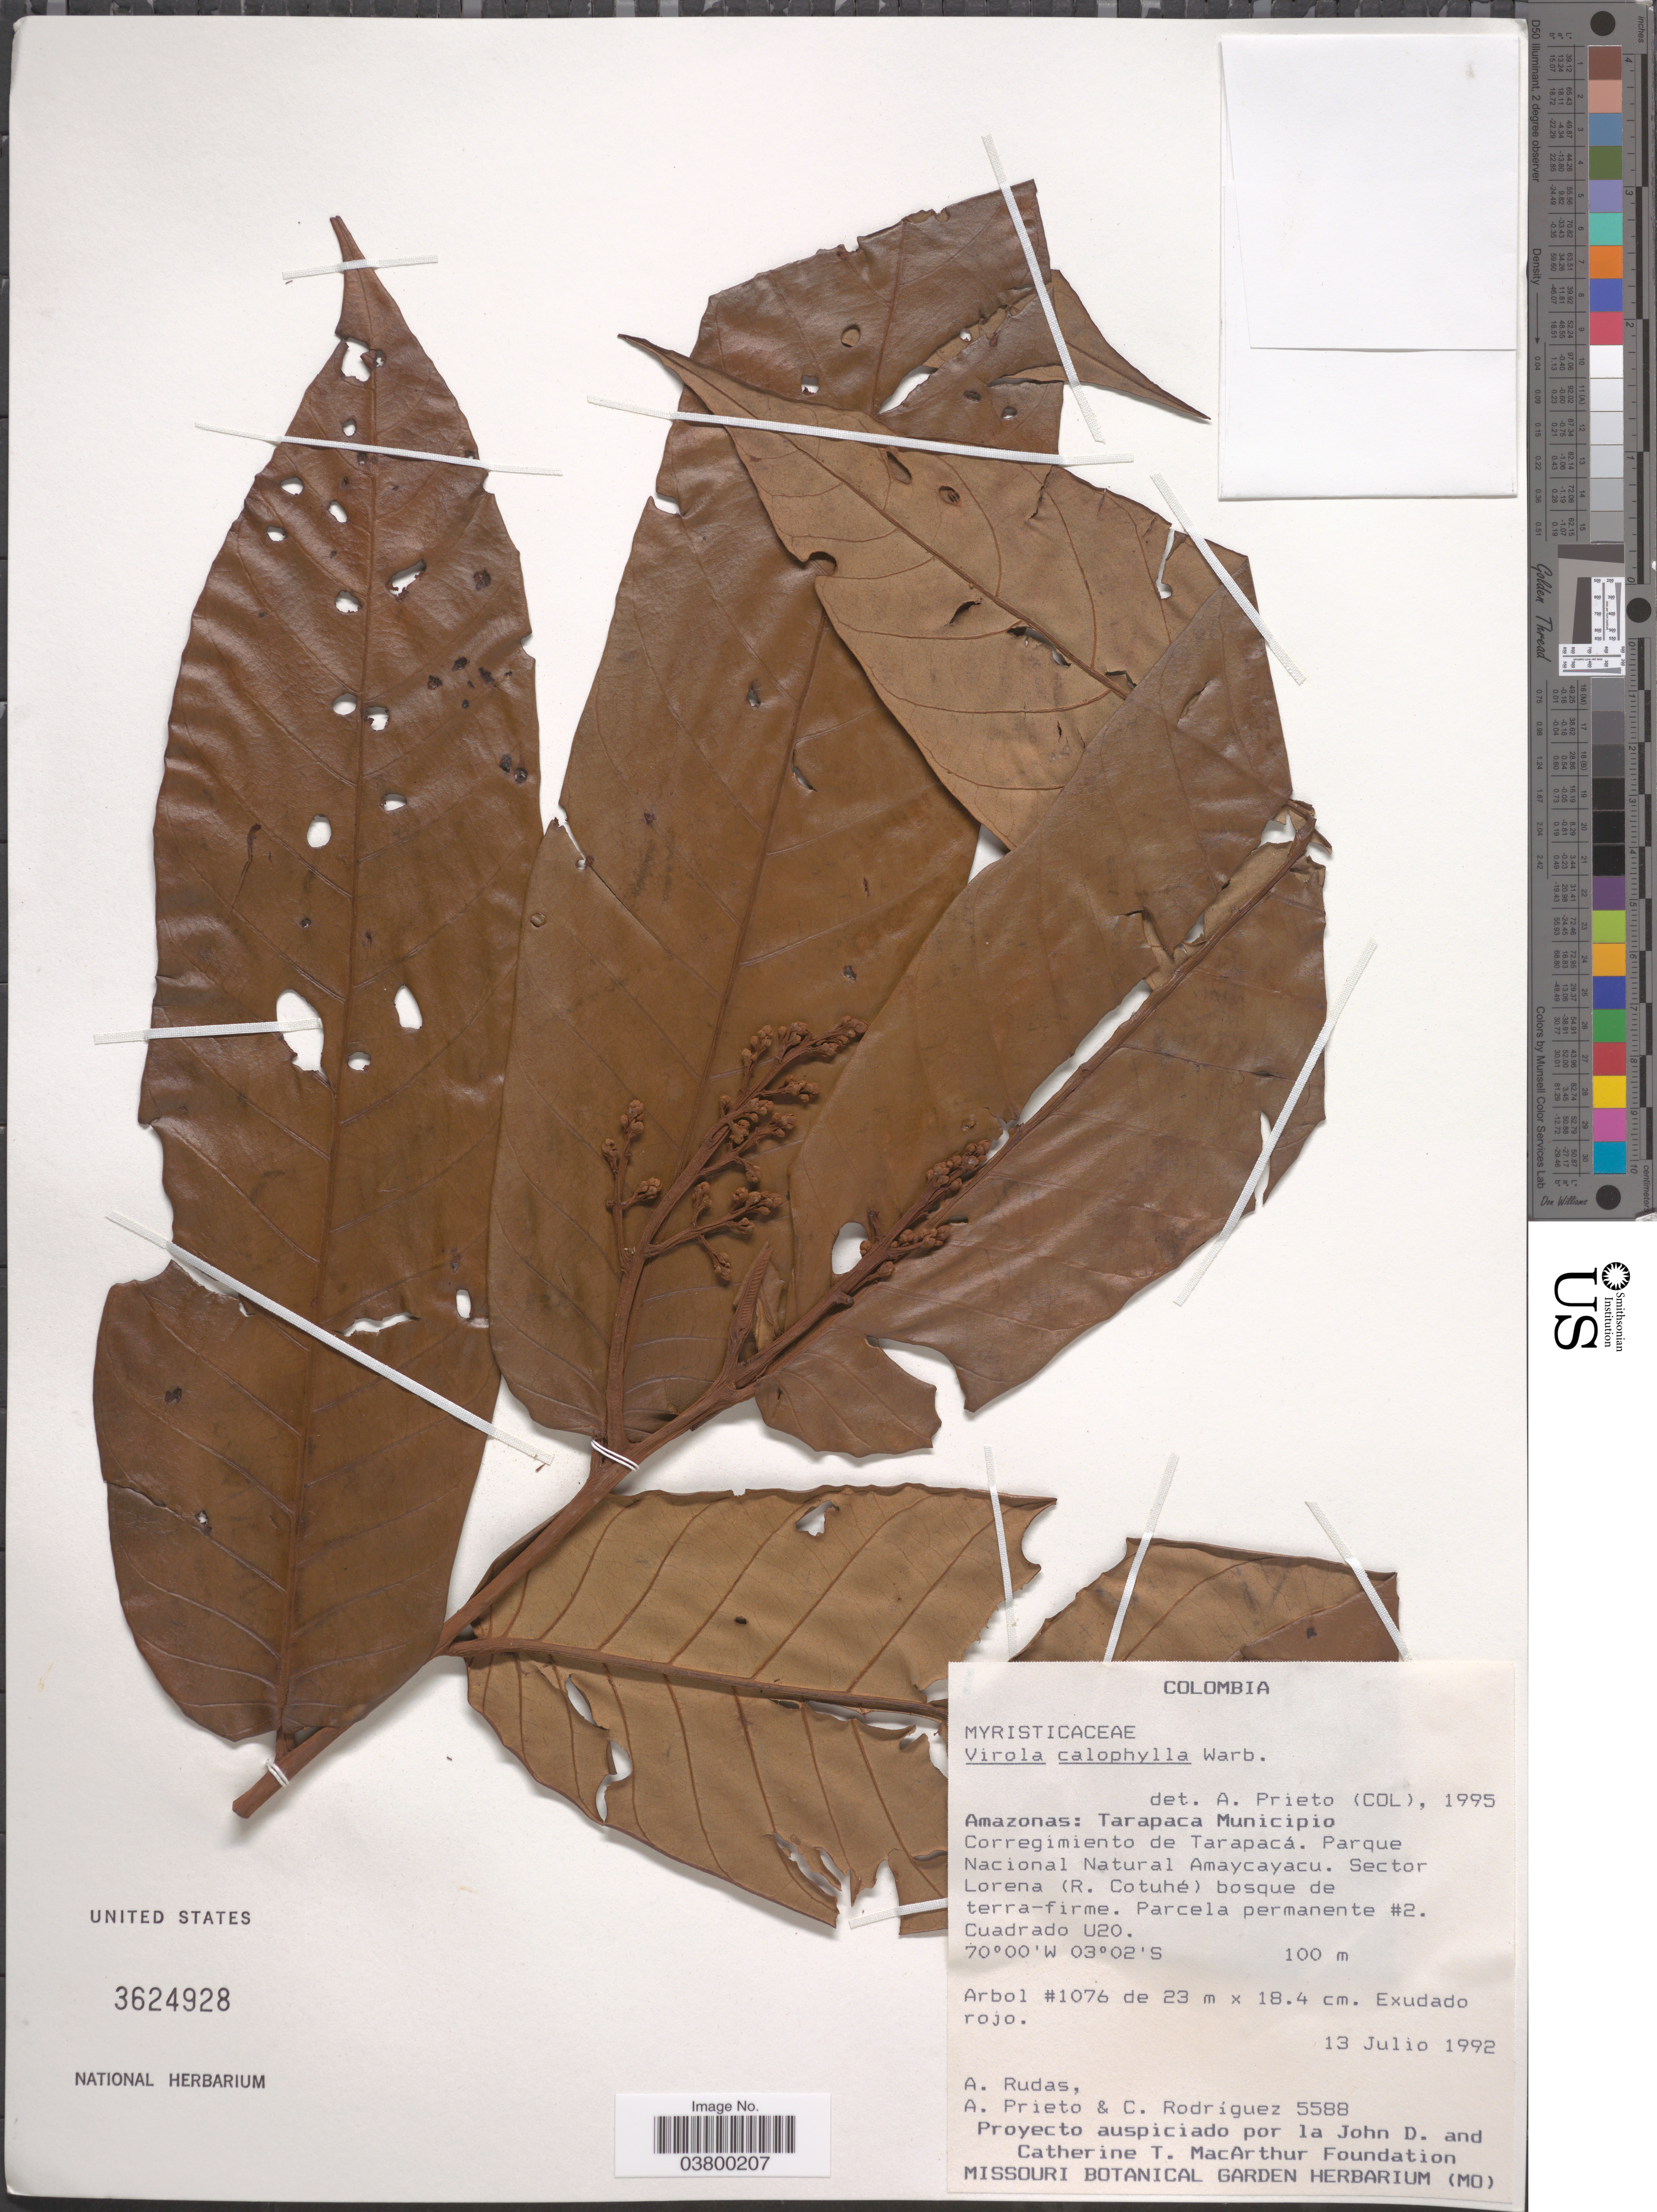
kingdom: Plantae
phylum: Tracheophyta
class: Magnoliopsida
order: Magnoliales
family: Myristicaceae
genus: Virola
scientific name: Virola calophylla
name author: (Spruce) Warb.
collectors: A. Rudas, A. Prieto & C. Rodríguez-Flores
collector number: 5588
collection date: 1992-07-13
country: Colombia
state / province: Amazônas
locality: Tarapaca Municipio. Corregimiento de Tarapacá. Parque Nacional Natural Amacayacu. Sector Lorena (R. Cotuhé) bosque de terra-firme. Parcela permanente #2. Cuadrado E2.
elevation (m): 100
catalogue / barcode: US 3624928